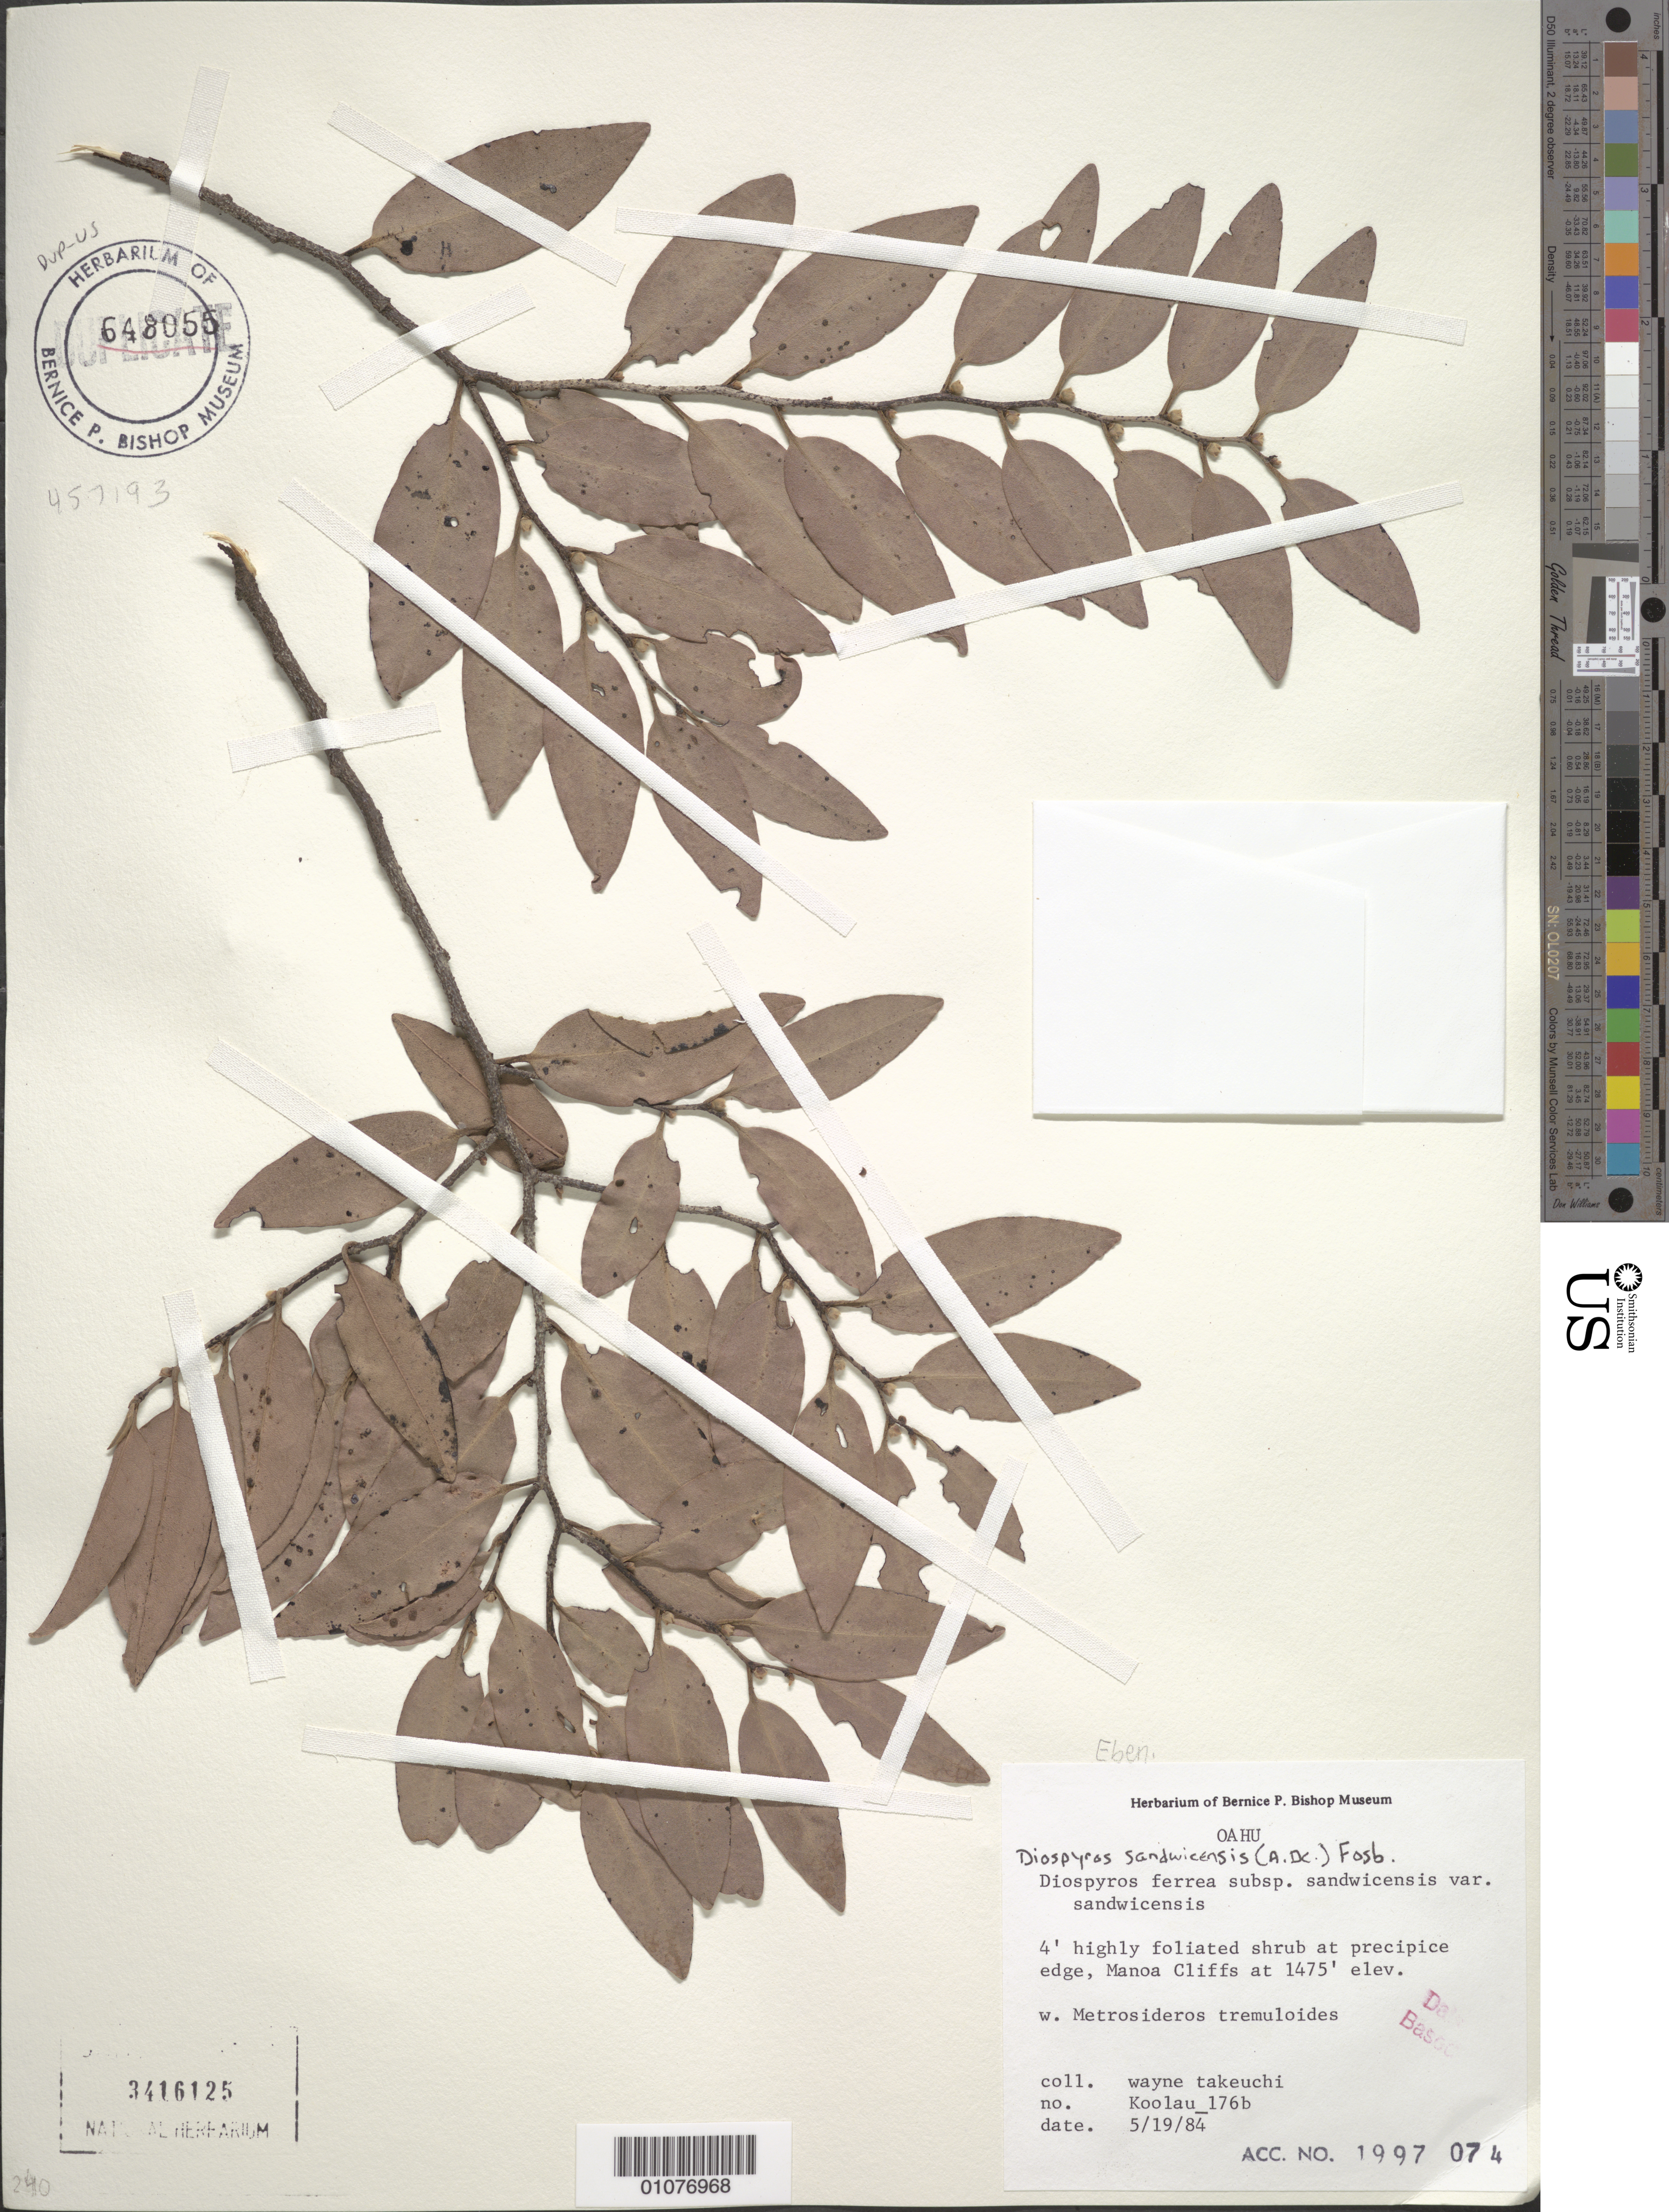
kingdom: Plantae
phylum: Tracheophyta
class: Magnoliopsida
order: Ericales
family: Ebenaceae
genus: Diospyros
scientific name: Diospyros sandwicensis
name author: (A. DC.) Fosberg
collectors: W. N. Takeuchi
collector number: Koolau_176b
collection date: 1984-05-19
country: United States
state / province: Hawaii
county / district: Honolulu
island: Oahu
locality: At precipice edge, Manoa cliffs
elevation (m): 449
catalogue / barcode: US 3416125